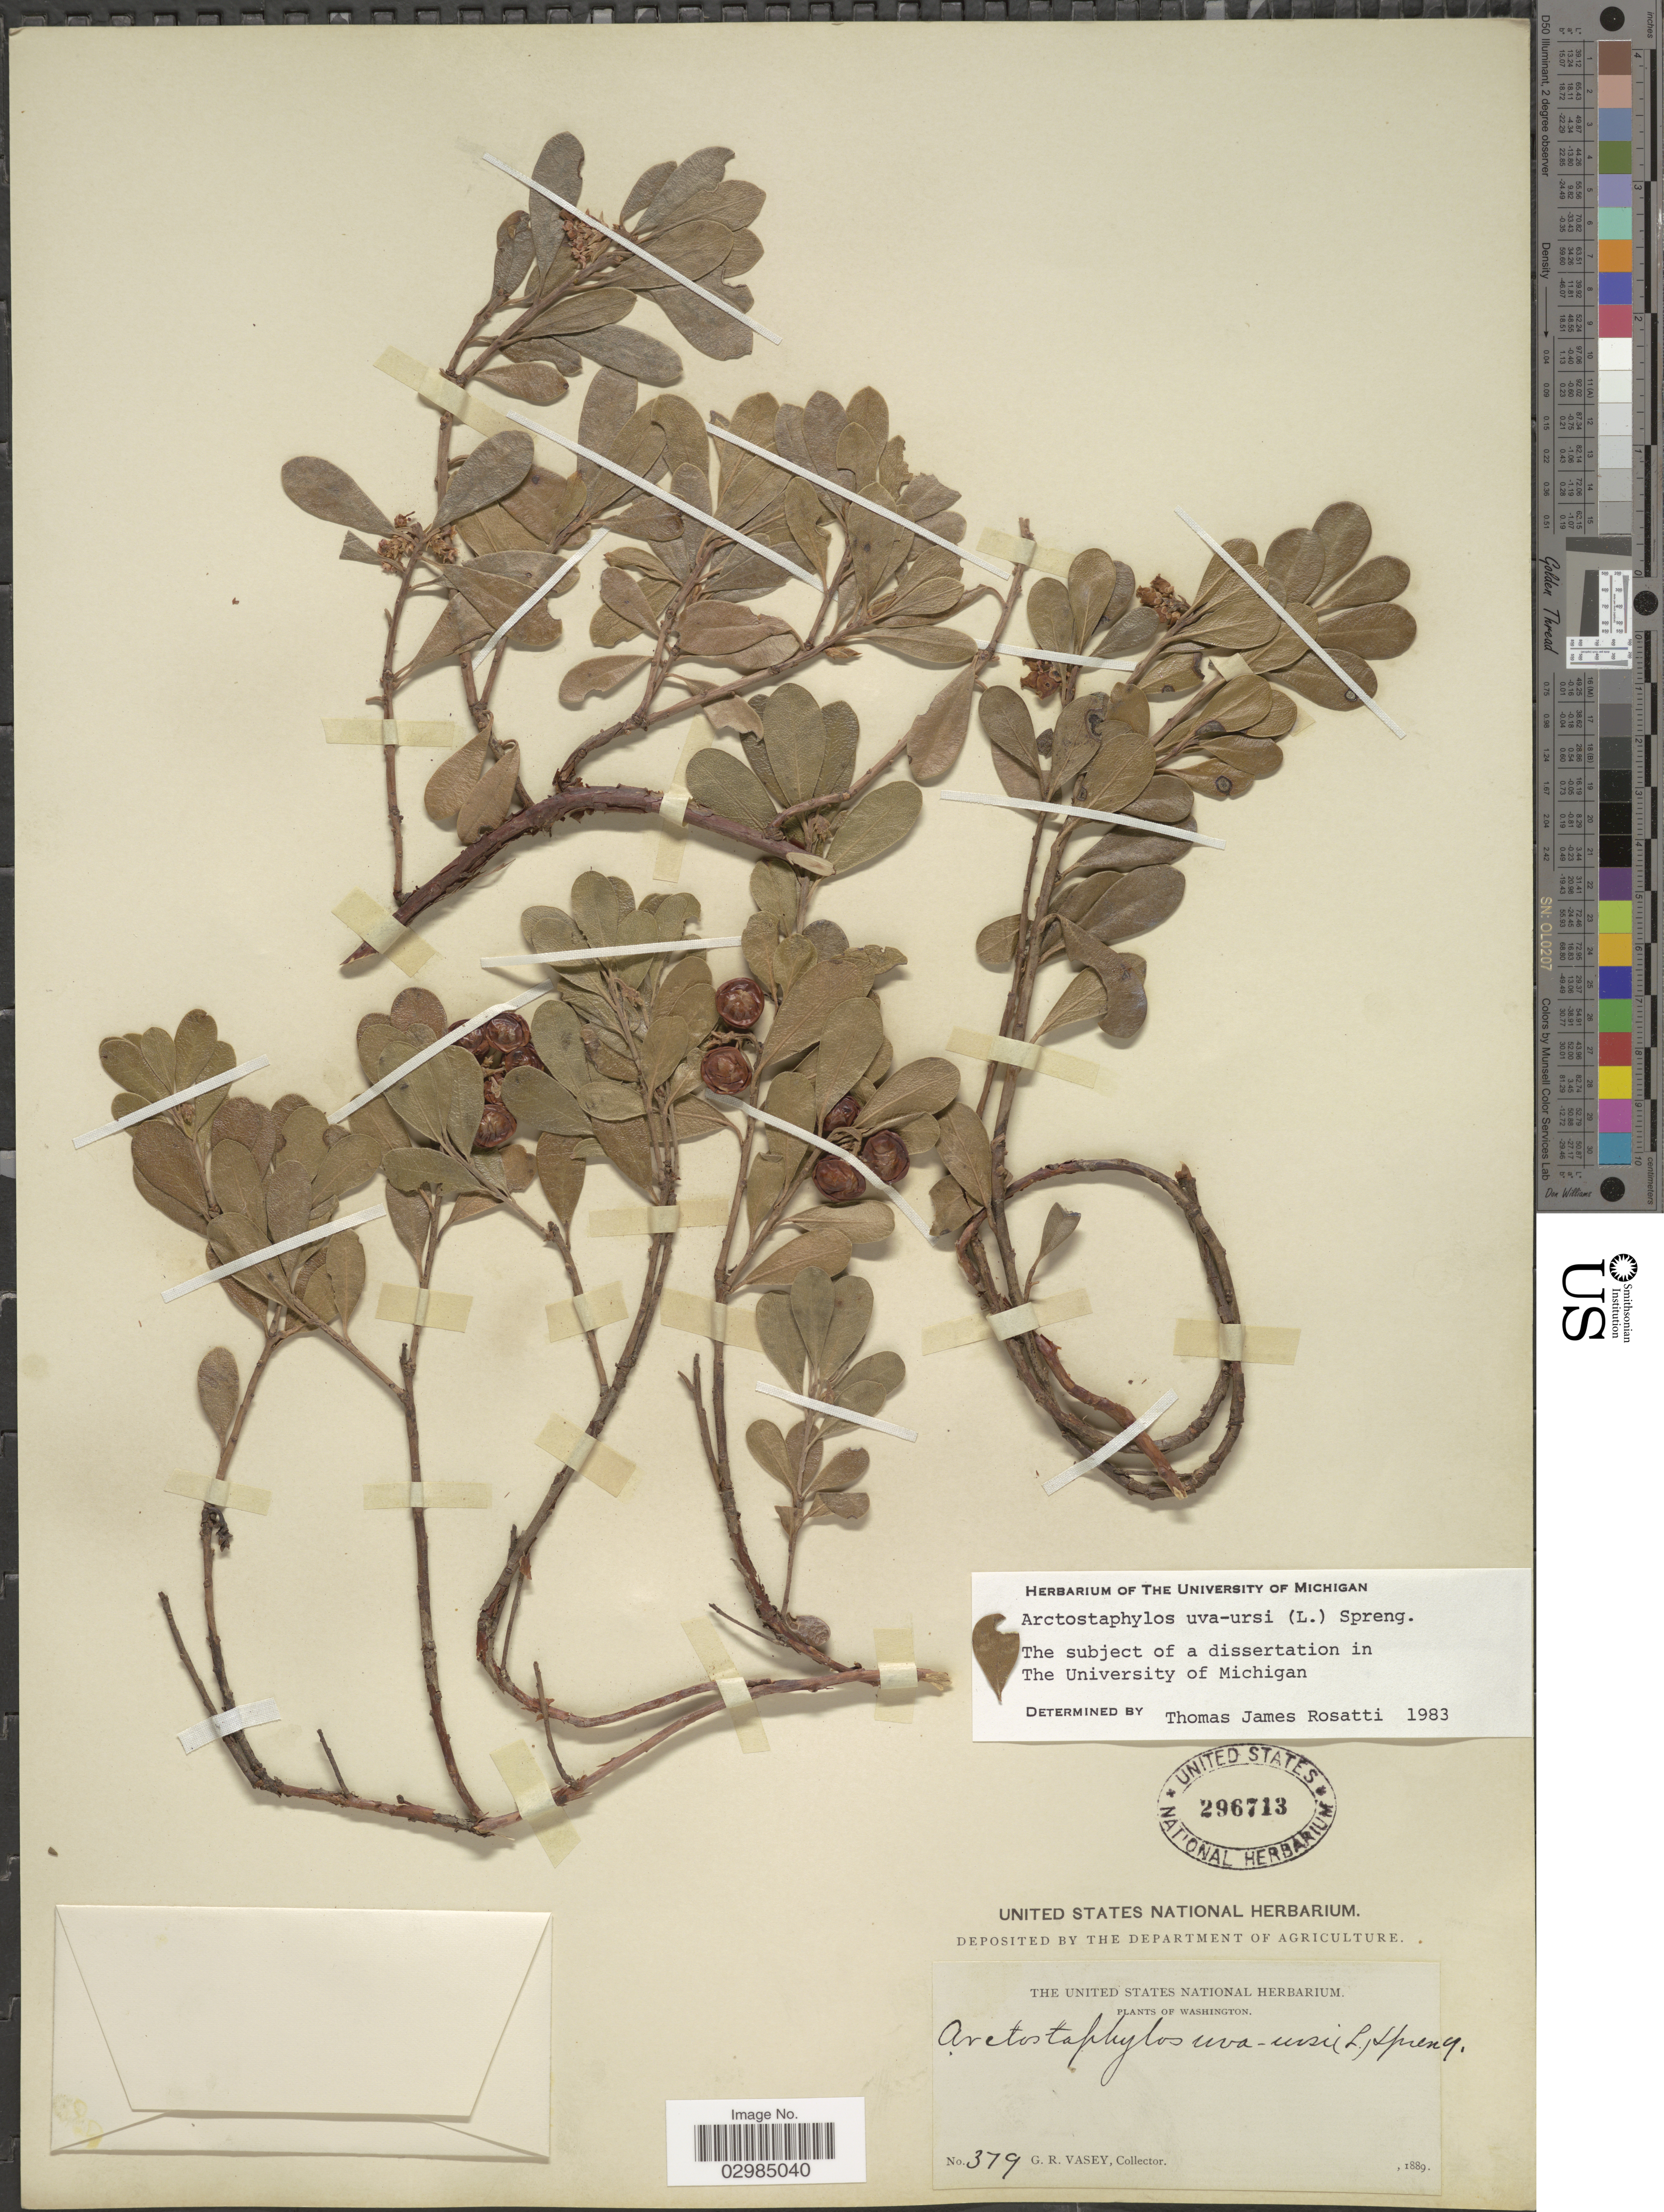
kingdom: Plantae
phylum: Tracheophyta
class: Magnoliopsida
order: Ericales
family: Ericaceae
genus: Arctostaphylos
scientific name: Arctostaphylos uva-ursi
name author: (L.) Spreng.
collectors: G. R. Vasey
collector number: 379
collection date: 1889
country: United States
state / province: Washington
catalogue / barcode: US 296713